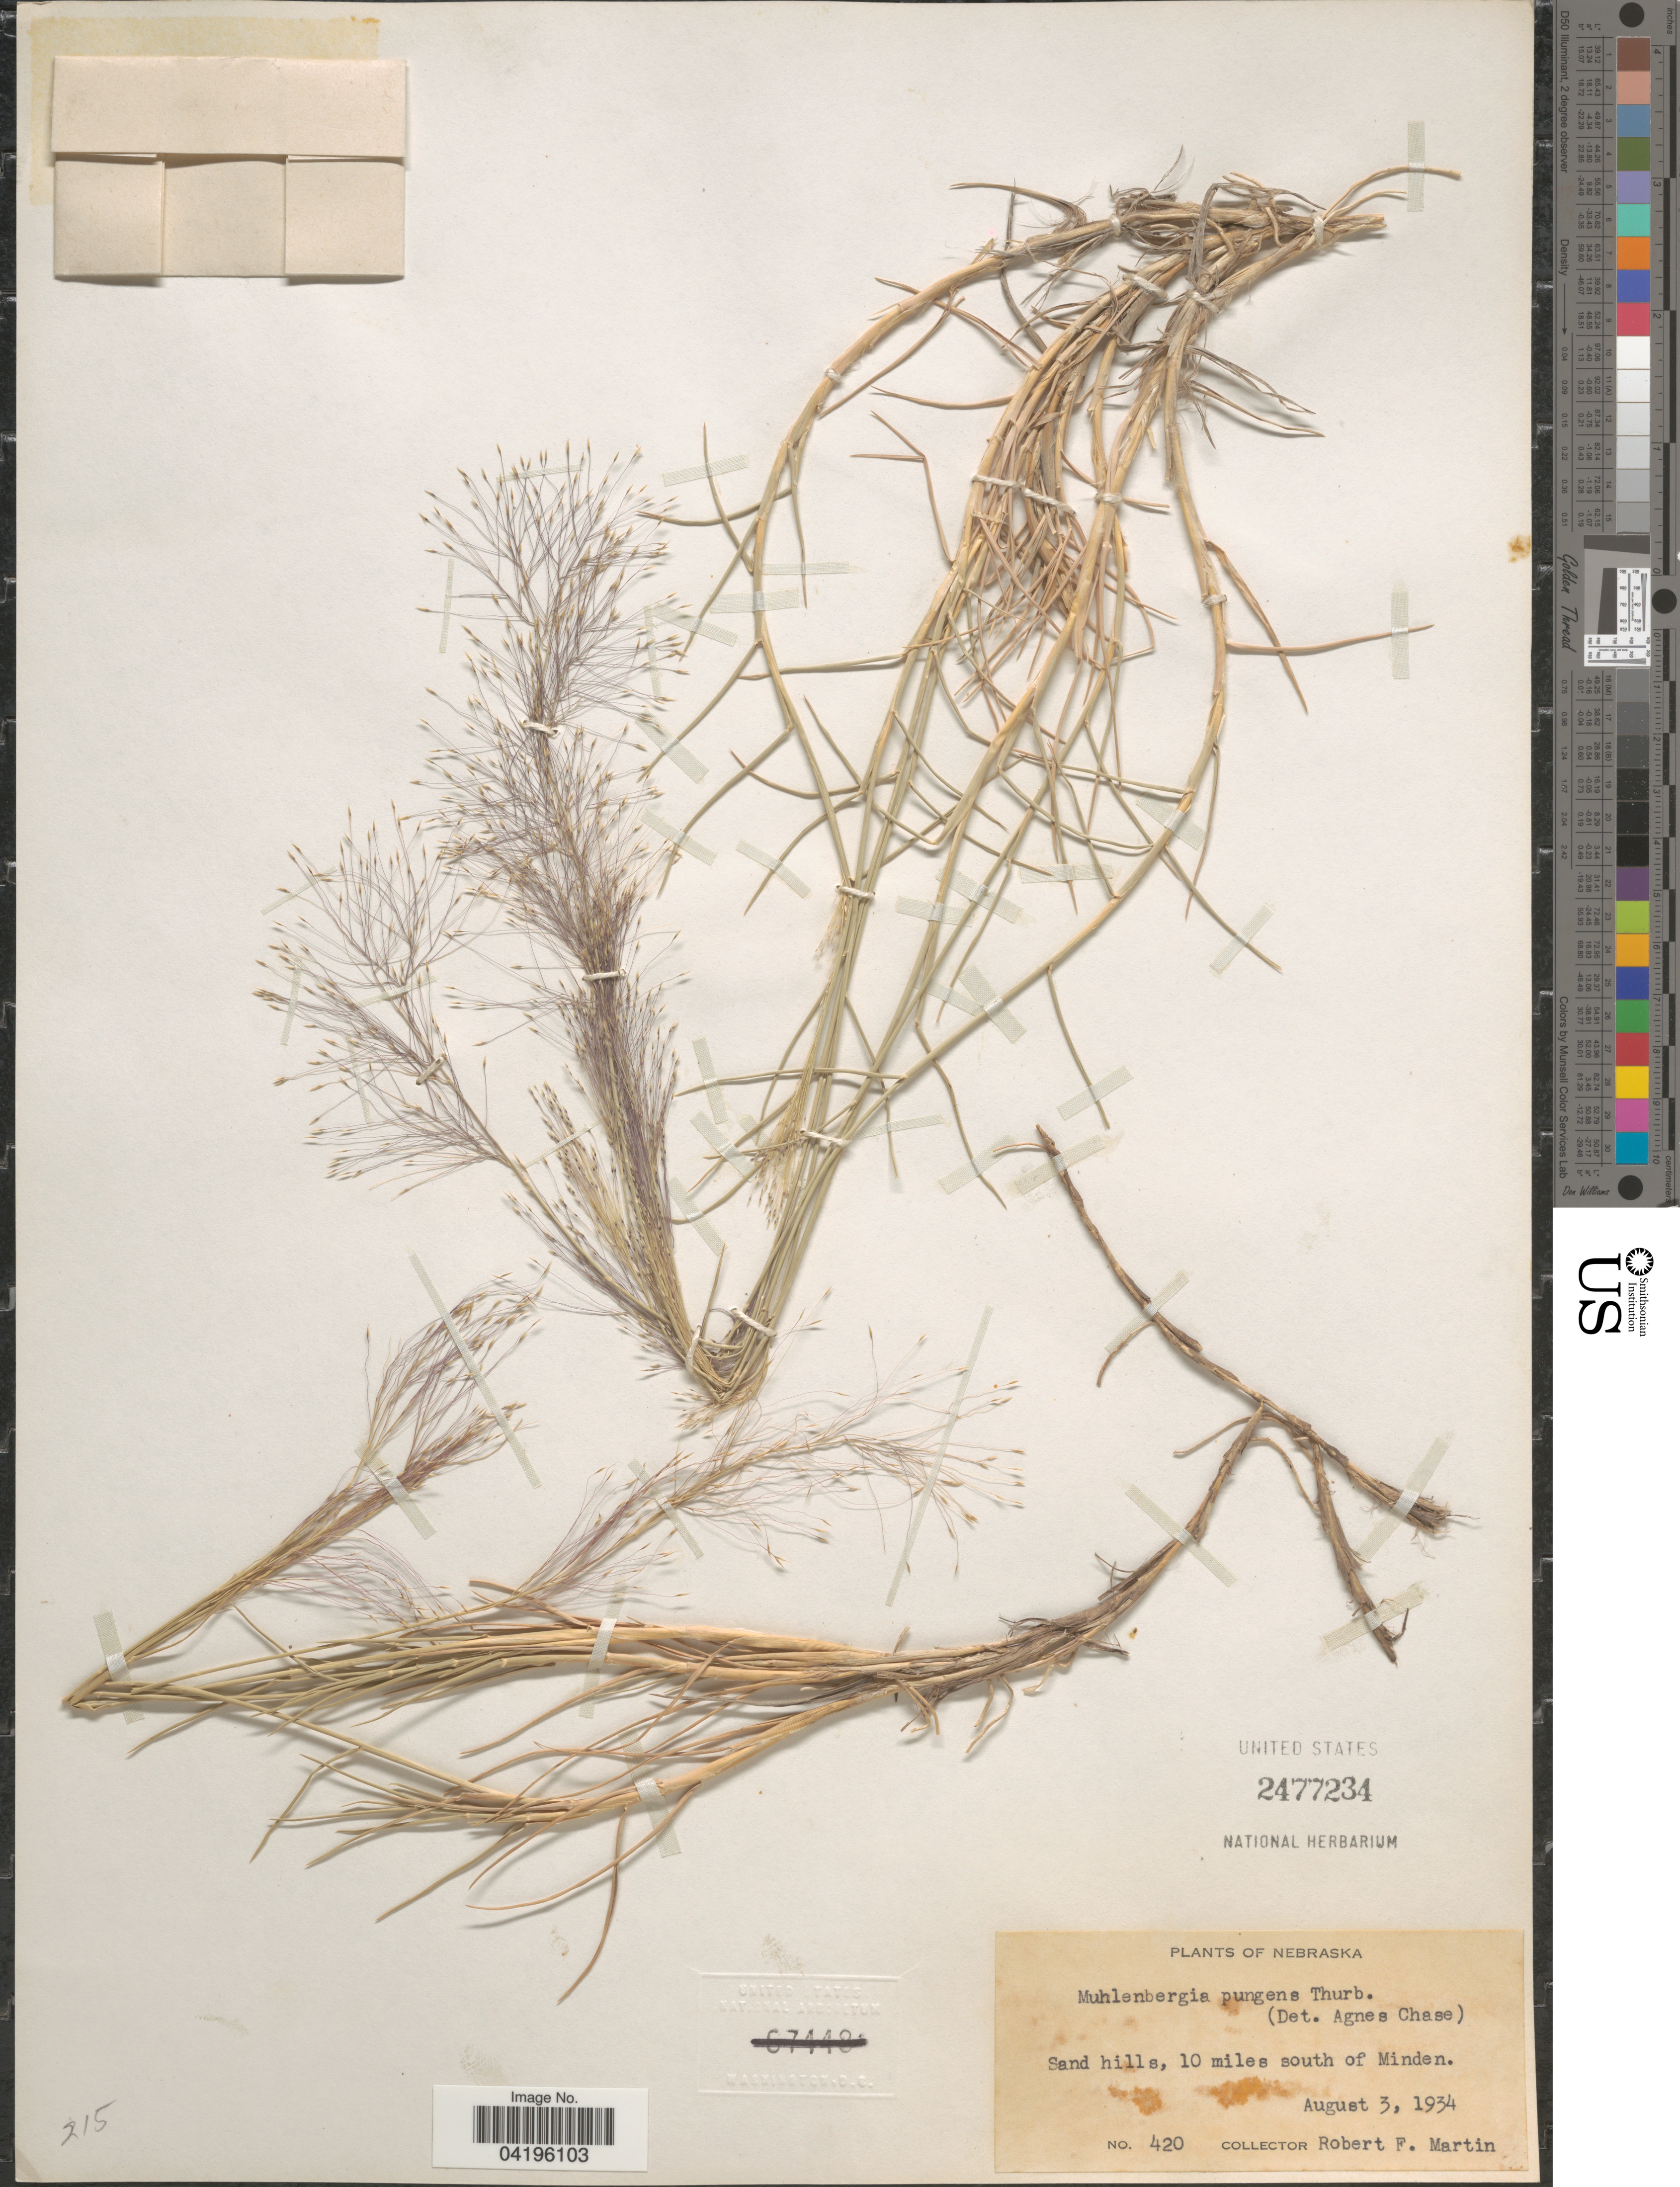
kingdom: Plantae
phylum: Tracheophyta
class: Liliopsida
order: Poales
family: Poaceae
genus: Muhlenbergia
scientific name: Muhlenbergia pungens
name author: Thurb. ex A. Gray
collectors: R. F. Martin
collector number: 420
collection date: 1934-08-03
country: United States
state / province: Nebraska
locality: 10 miles south of Minden.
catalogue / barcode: US 2477234